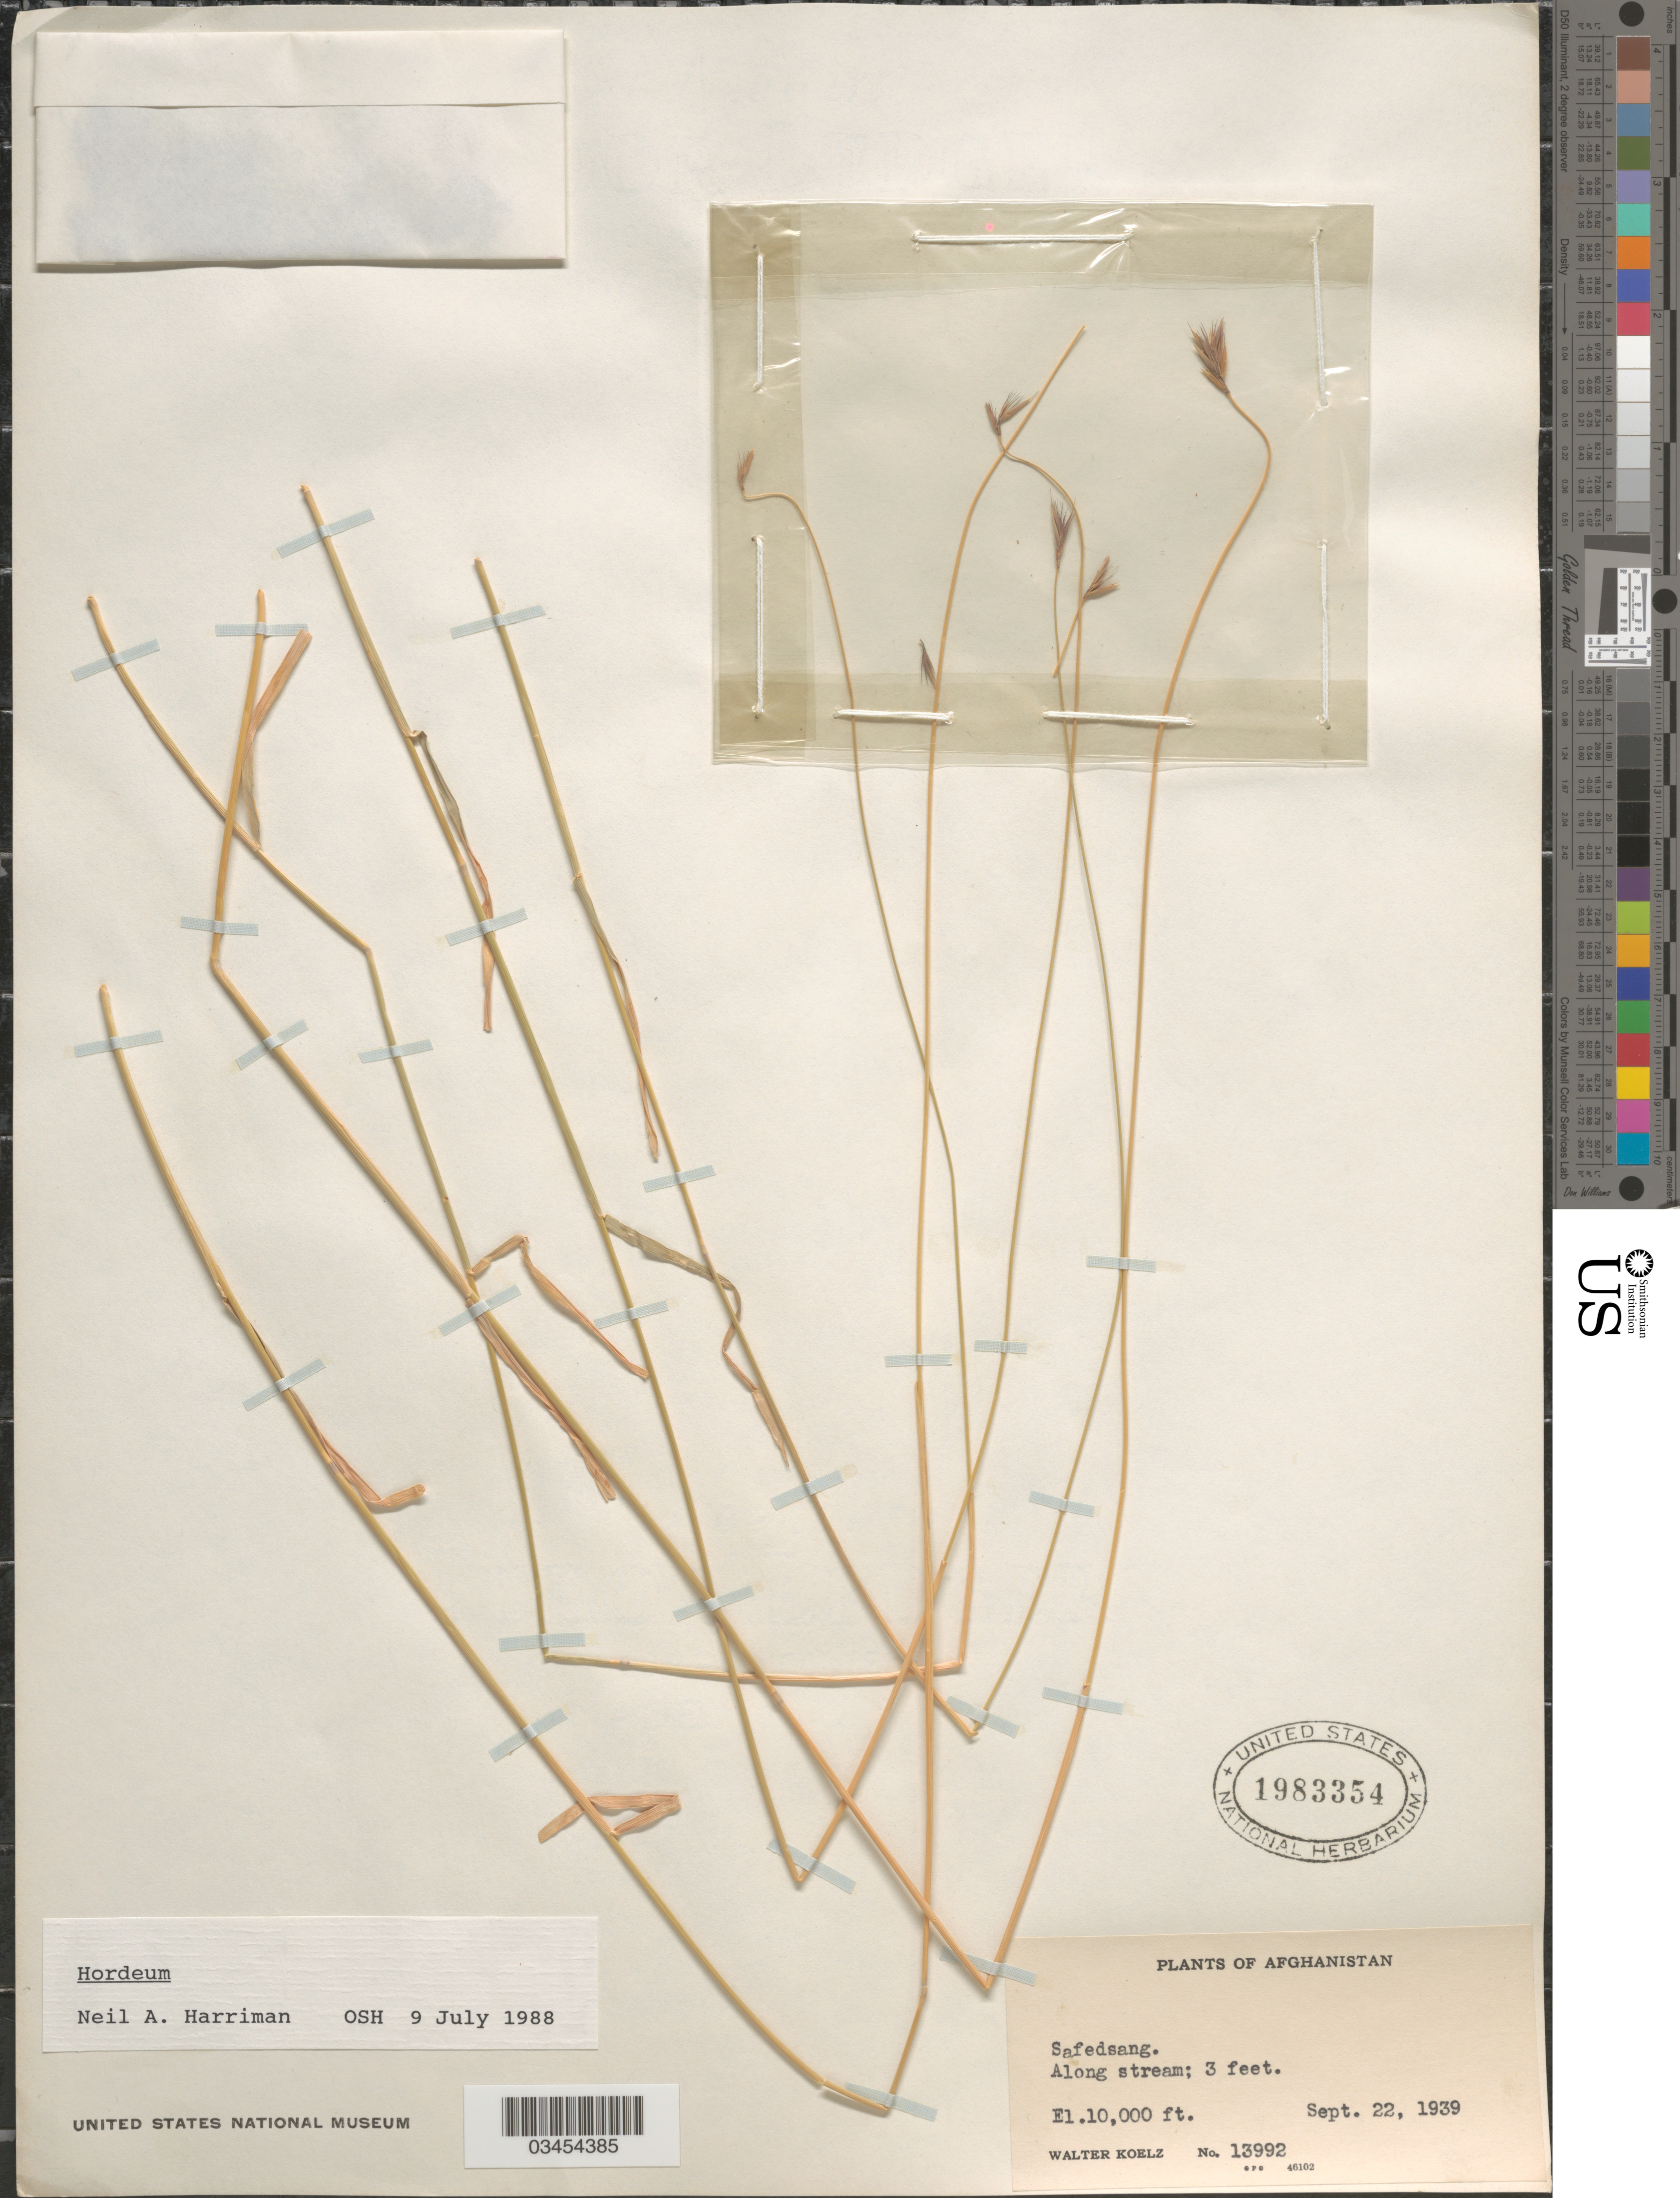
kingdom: Plantae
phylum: Tracheophyta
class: Liliopsida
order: Poales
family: Poaceae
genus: Hordeum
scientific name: Hordeum sp.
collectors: W. N. Koelz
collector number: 13992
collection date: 1939-09-22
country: Afghanistan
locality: Safedsang.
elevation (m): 3048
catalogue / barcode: US 1983354